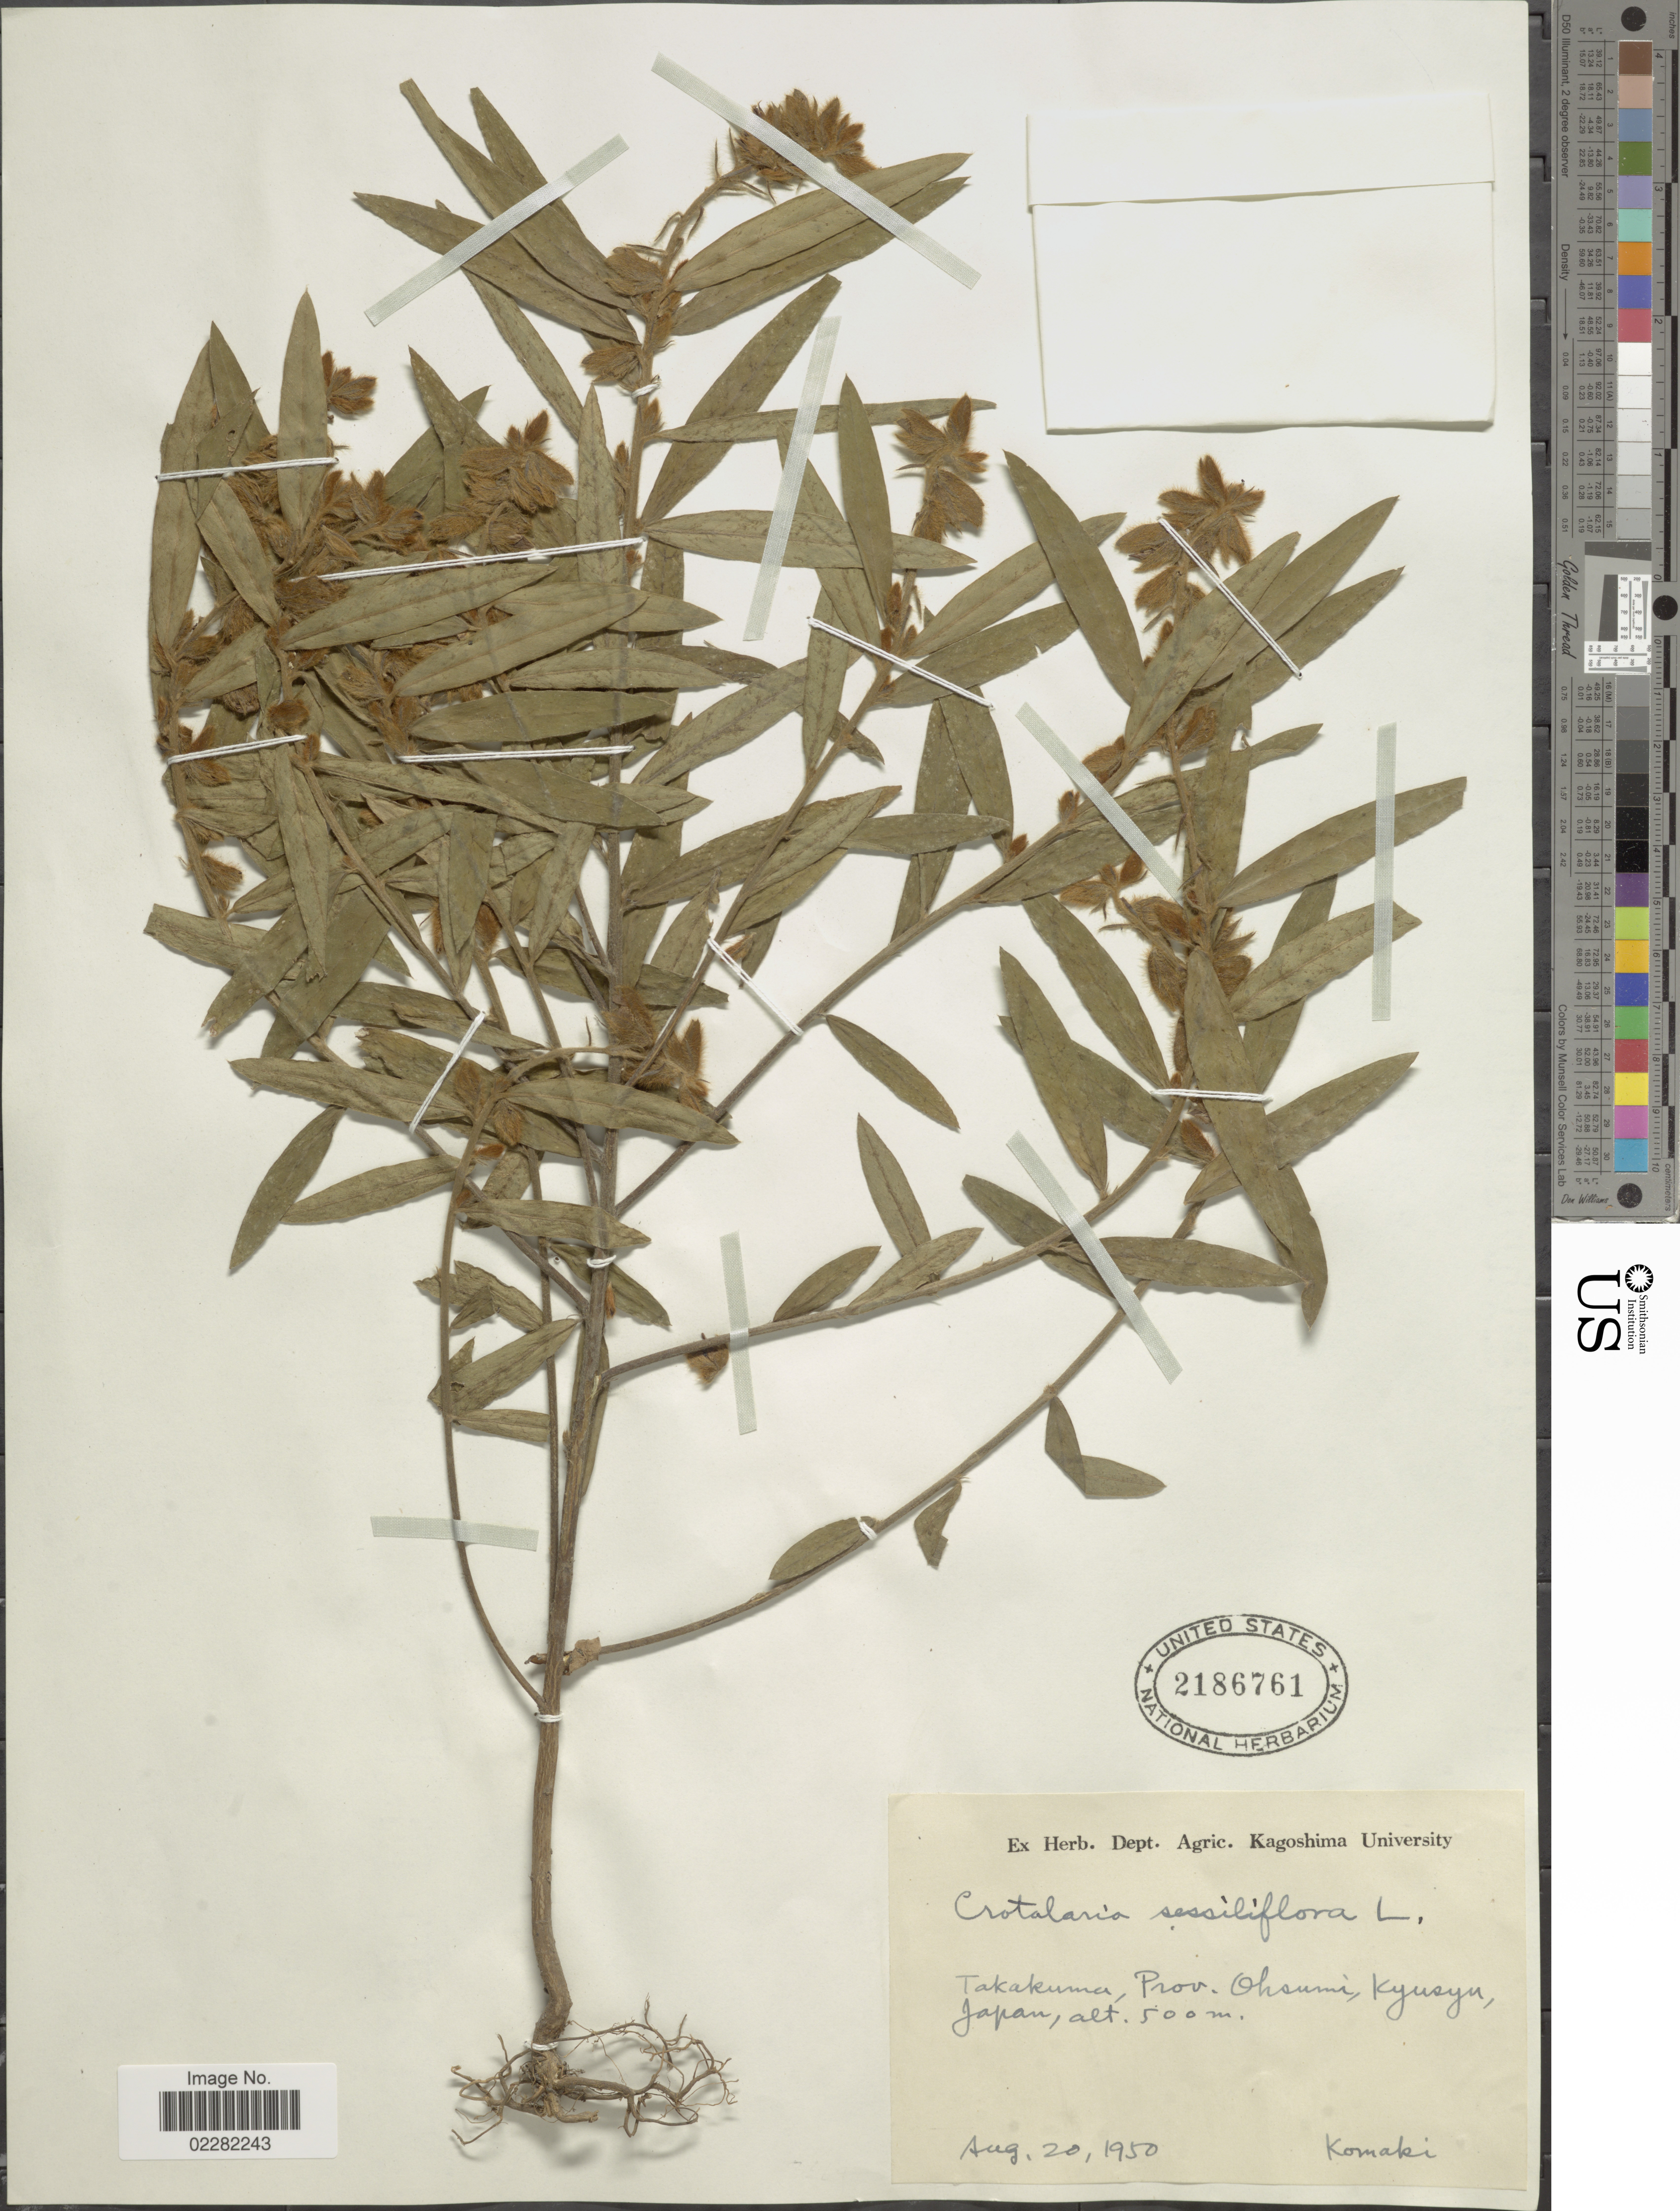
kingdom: Plantae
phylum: Tracheophyta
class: Magnoliopsida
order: Fabales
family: Fabaceae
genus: Crotalaria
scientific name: Crotalaria sessilifolia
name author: L.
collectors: -. Komaki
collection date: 1950-08-20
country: Japan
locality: Takakuma, Prov. Ohsumi, Kyusyu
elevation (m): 500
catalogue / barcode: US 2186761